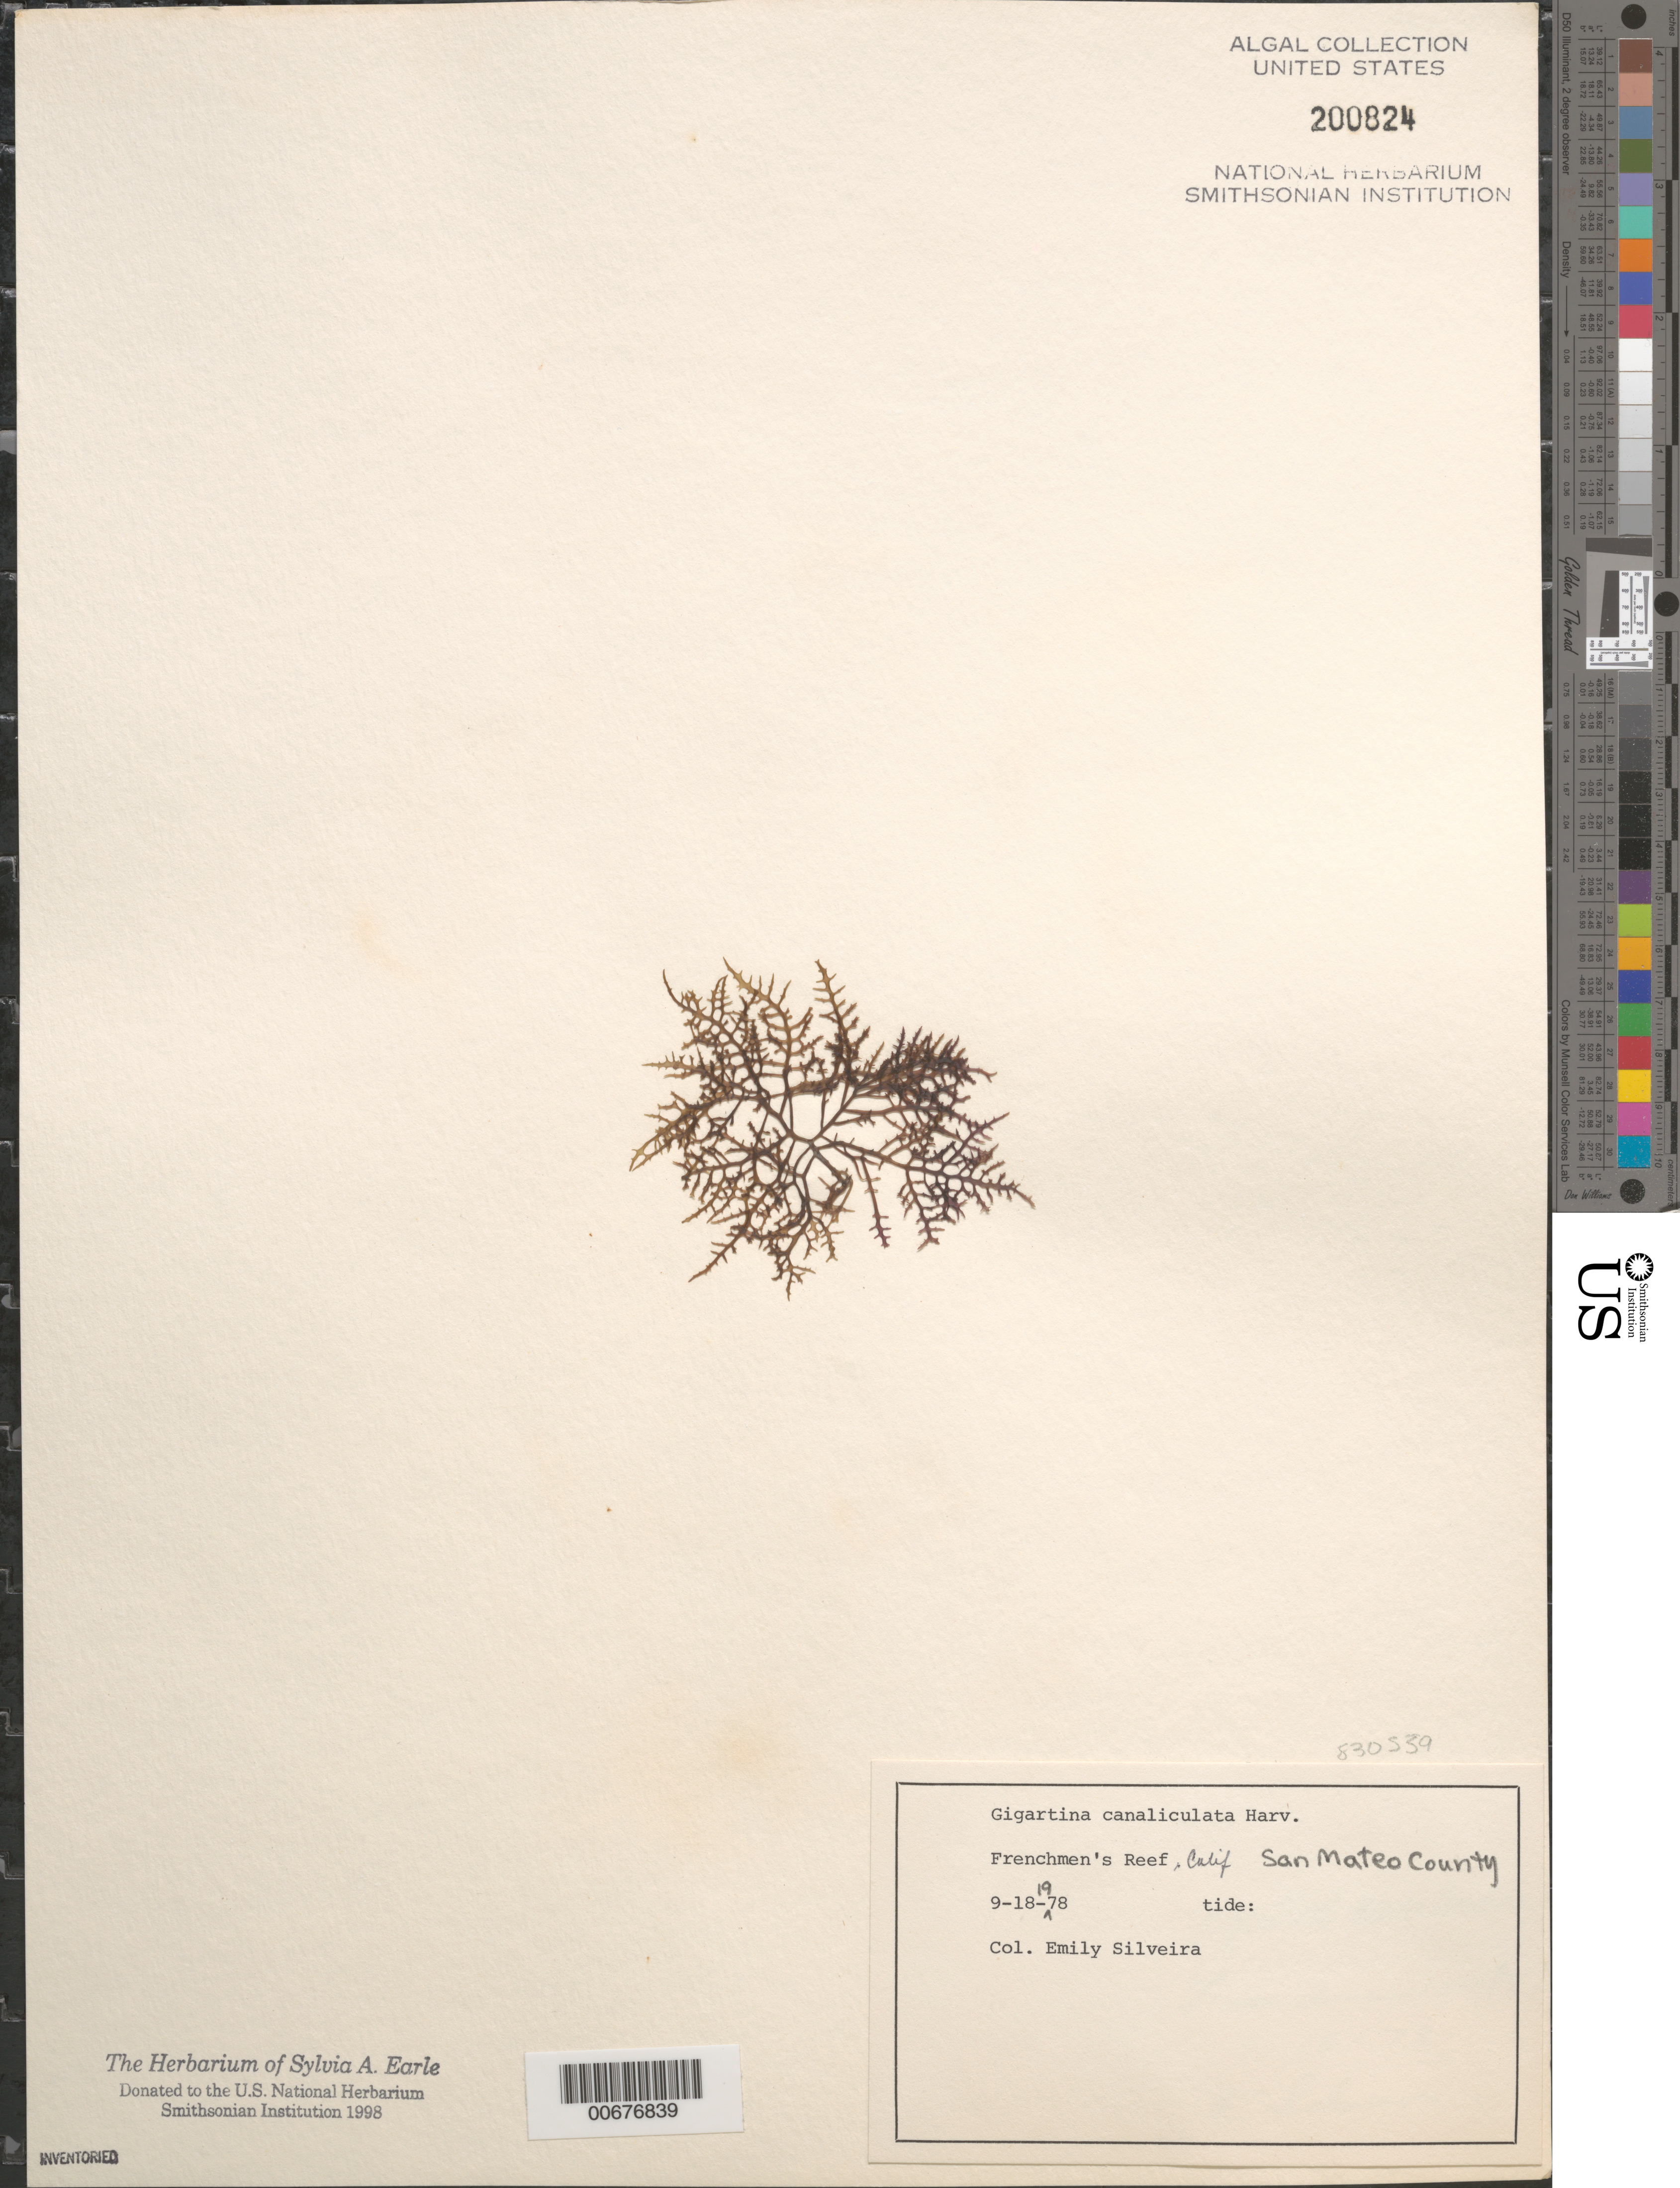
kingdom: Plantae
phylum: Rhodophyta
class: Florideophyceae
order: Gigartinales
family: Gigartinaceae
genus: Chondracanthus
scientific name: Chondracanthus canaliculatus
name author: (Harv.) Guiry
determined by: Algae name updating Project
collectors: E. A. Silveira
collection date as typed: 18 Sep 1978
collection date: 1978-09-18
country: United States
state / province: California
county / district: San Mateo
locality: Frenchmans Reef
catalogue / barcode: US 200824